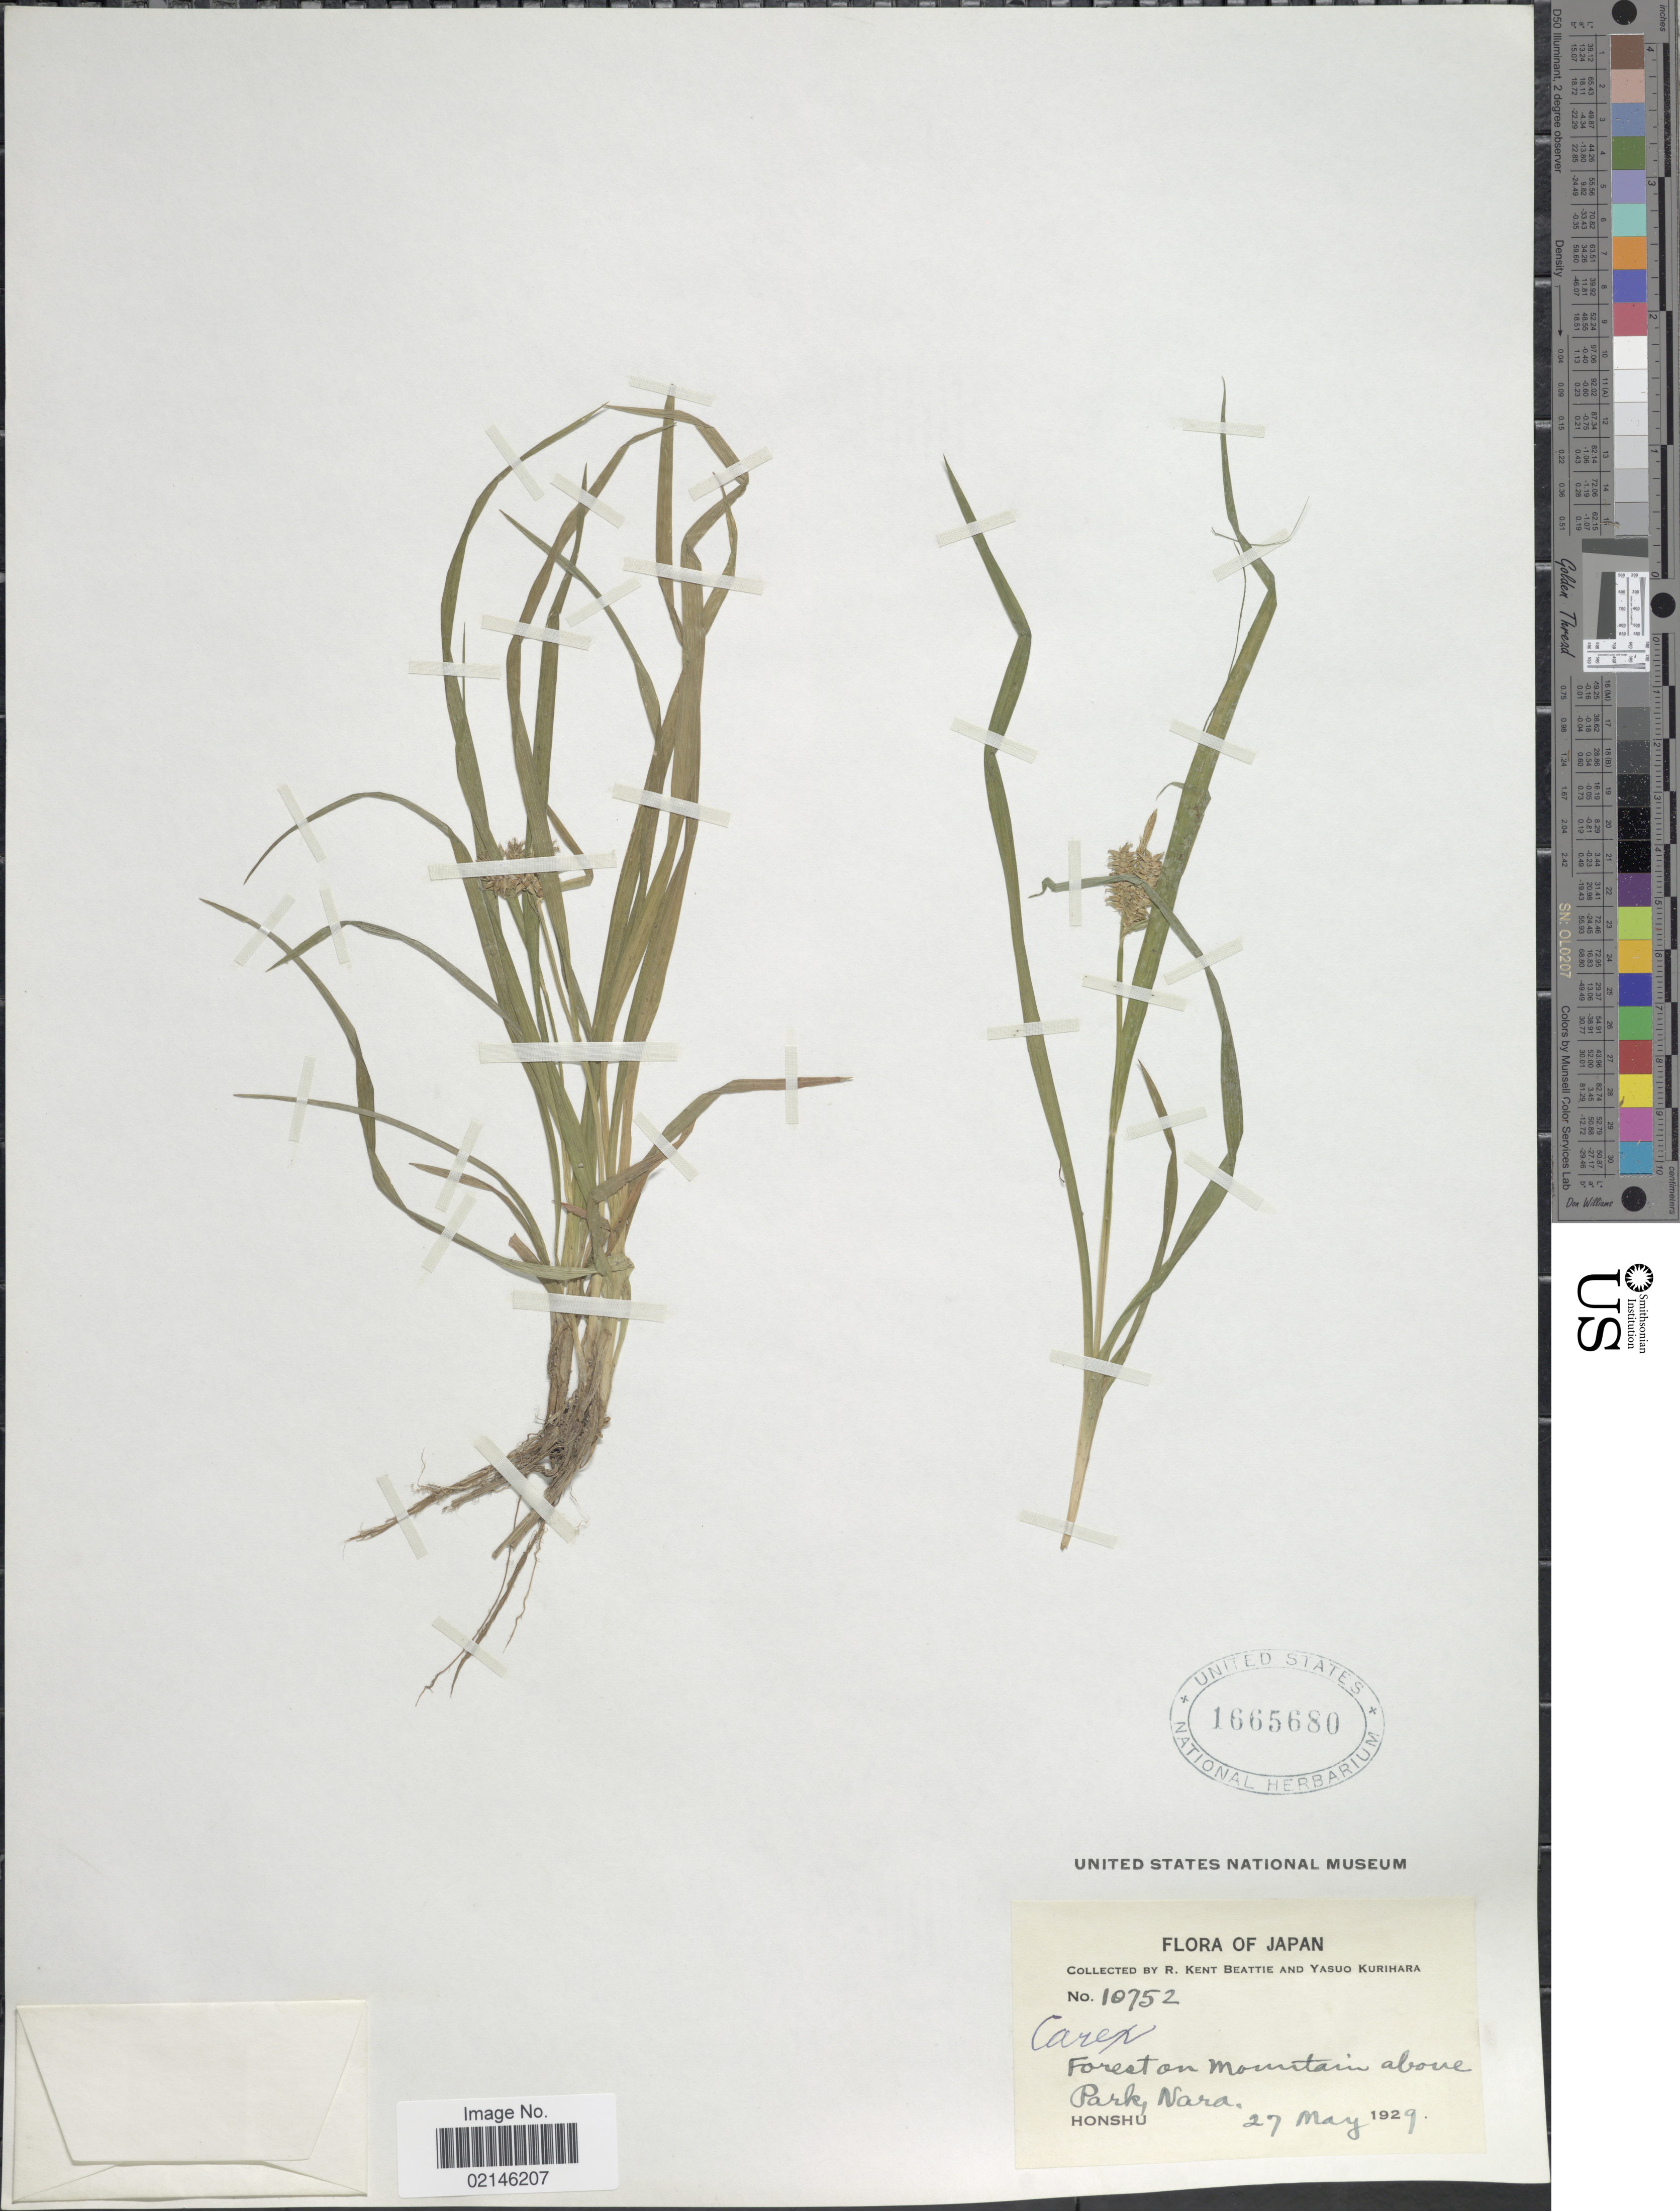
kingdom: Plantae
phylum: Tracheophyta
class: Liliopsida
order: Poales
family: Cyperaceae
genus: Carex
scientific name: Carex sp.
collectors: R. K. Beattie & Y. Kurihara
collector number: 10752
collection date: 1929-05-29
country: Japan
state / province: Nara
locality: Forest on mountain above Park. Honshu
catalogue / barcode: US 1665680